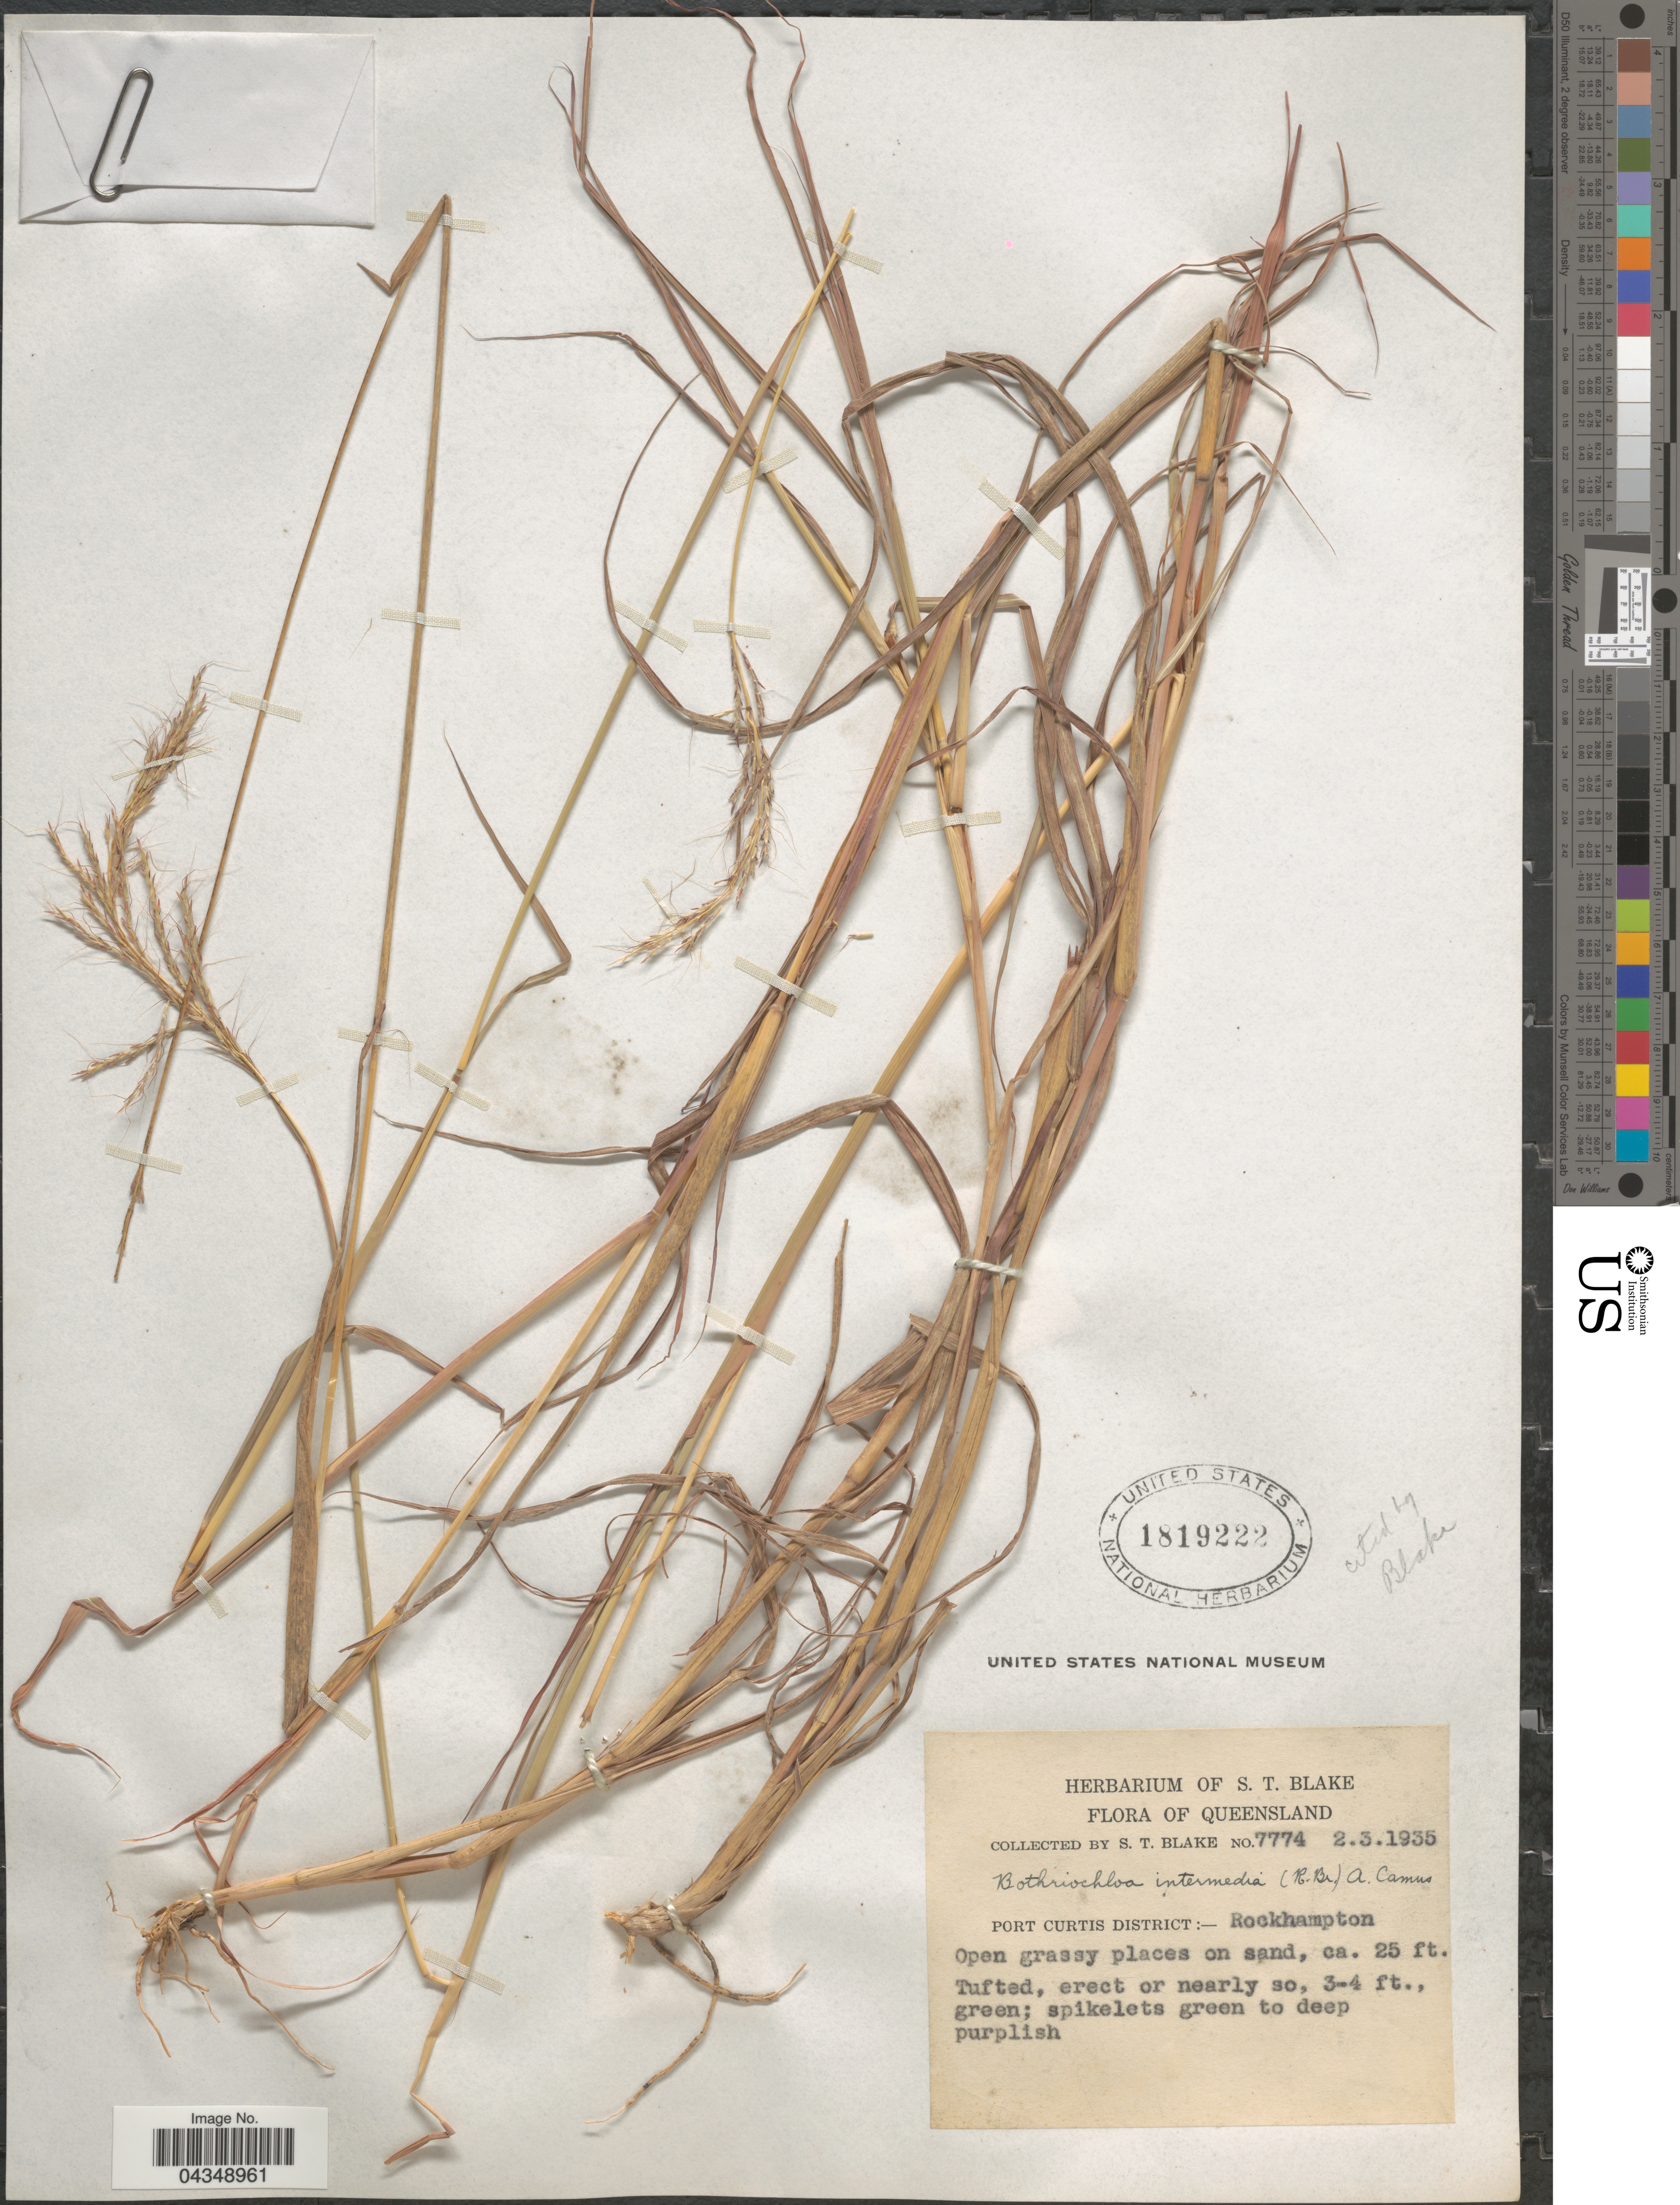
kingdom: Plantae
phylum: Tracheophyta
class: Liliopsida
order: Poales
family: Poaceae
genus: Bothriochloa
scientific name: Bothriochloa bladhii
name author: (Retz.) S.T. Blake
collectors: S. T. Blake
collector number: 7774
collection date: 1935-03-02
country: Australia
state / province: Queensland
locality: Port Curtis District: Rockhampton.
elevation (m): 8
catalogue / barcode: US 1819222